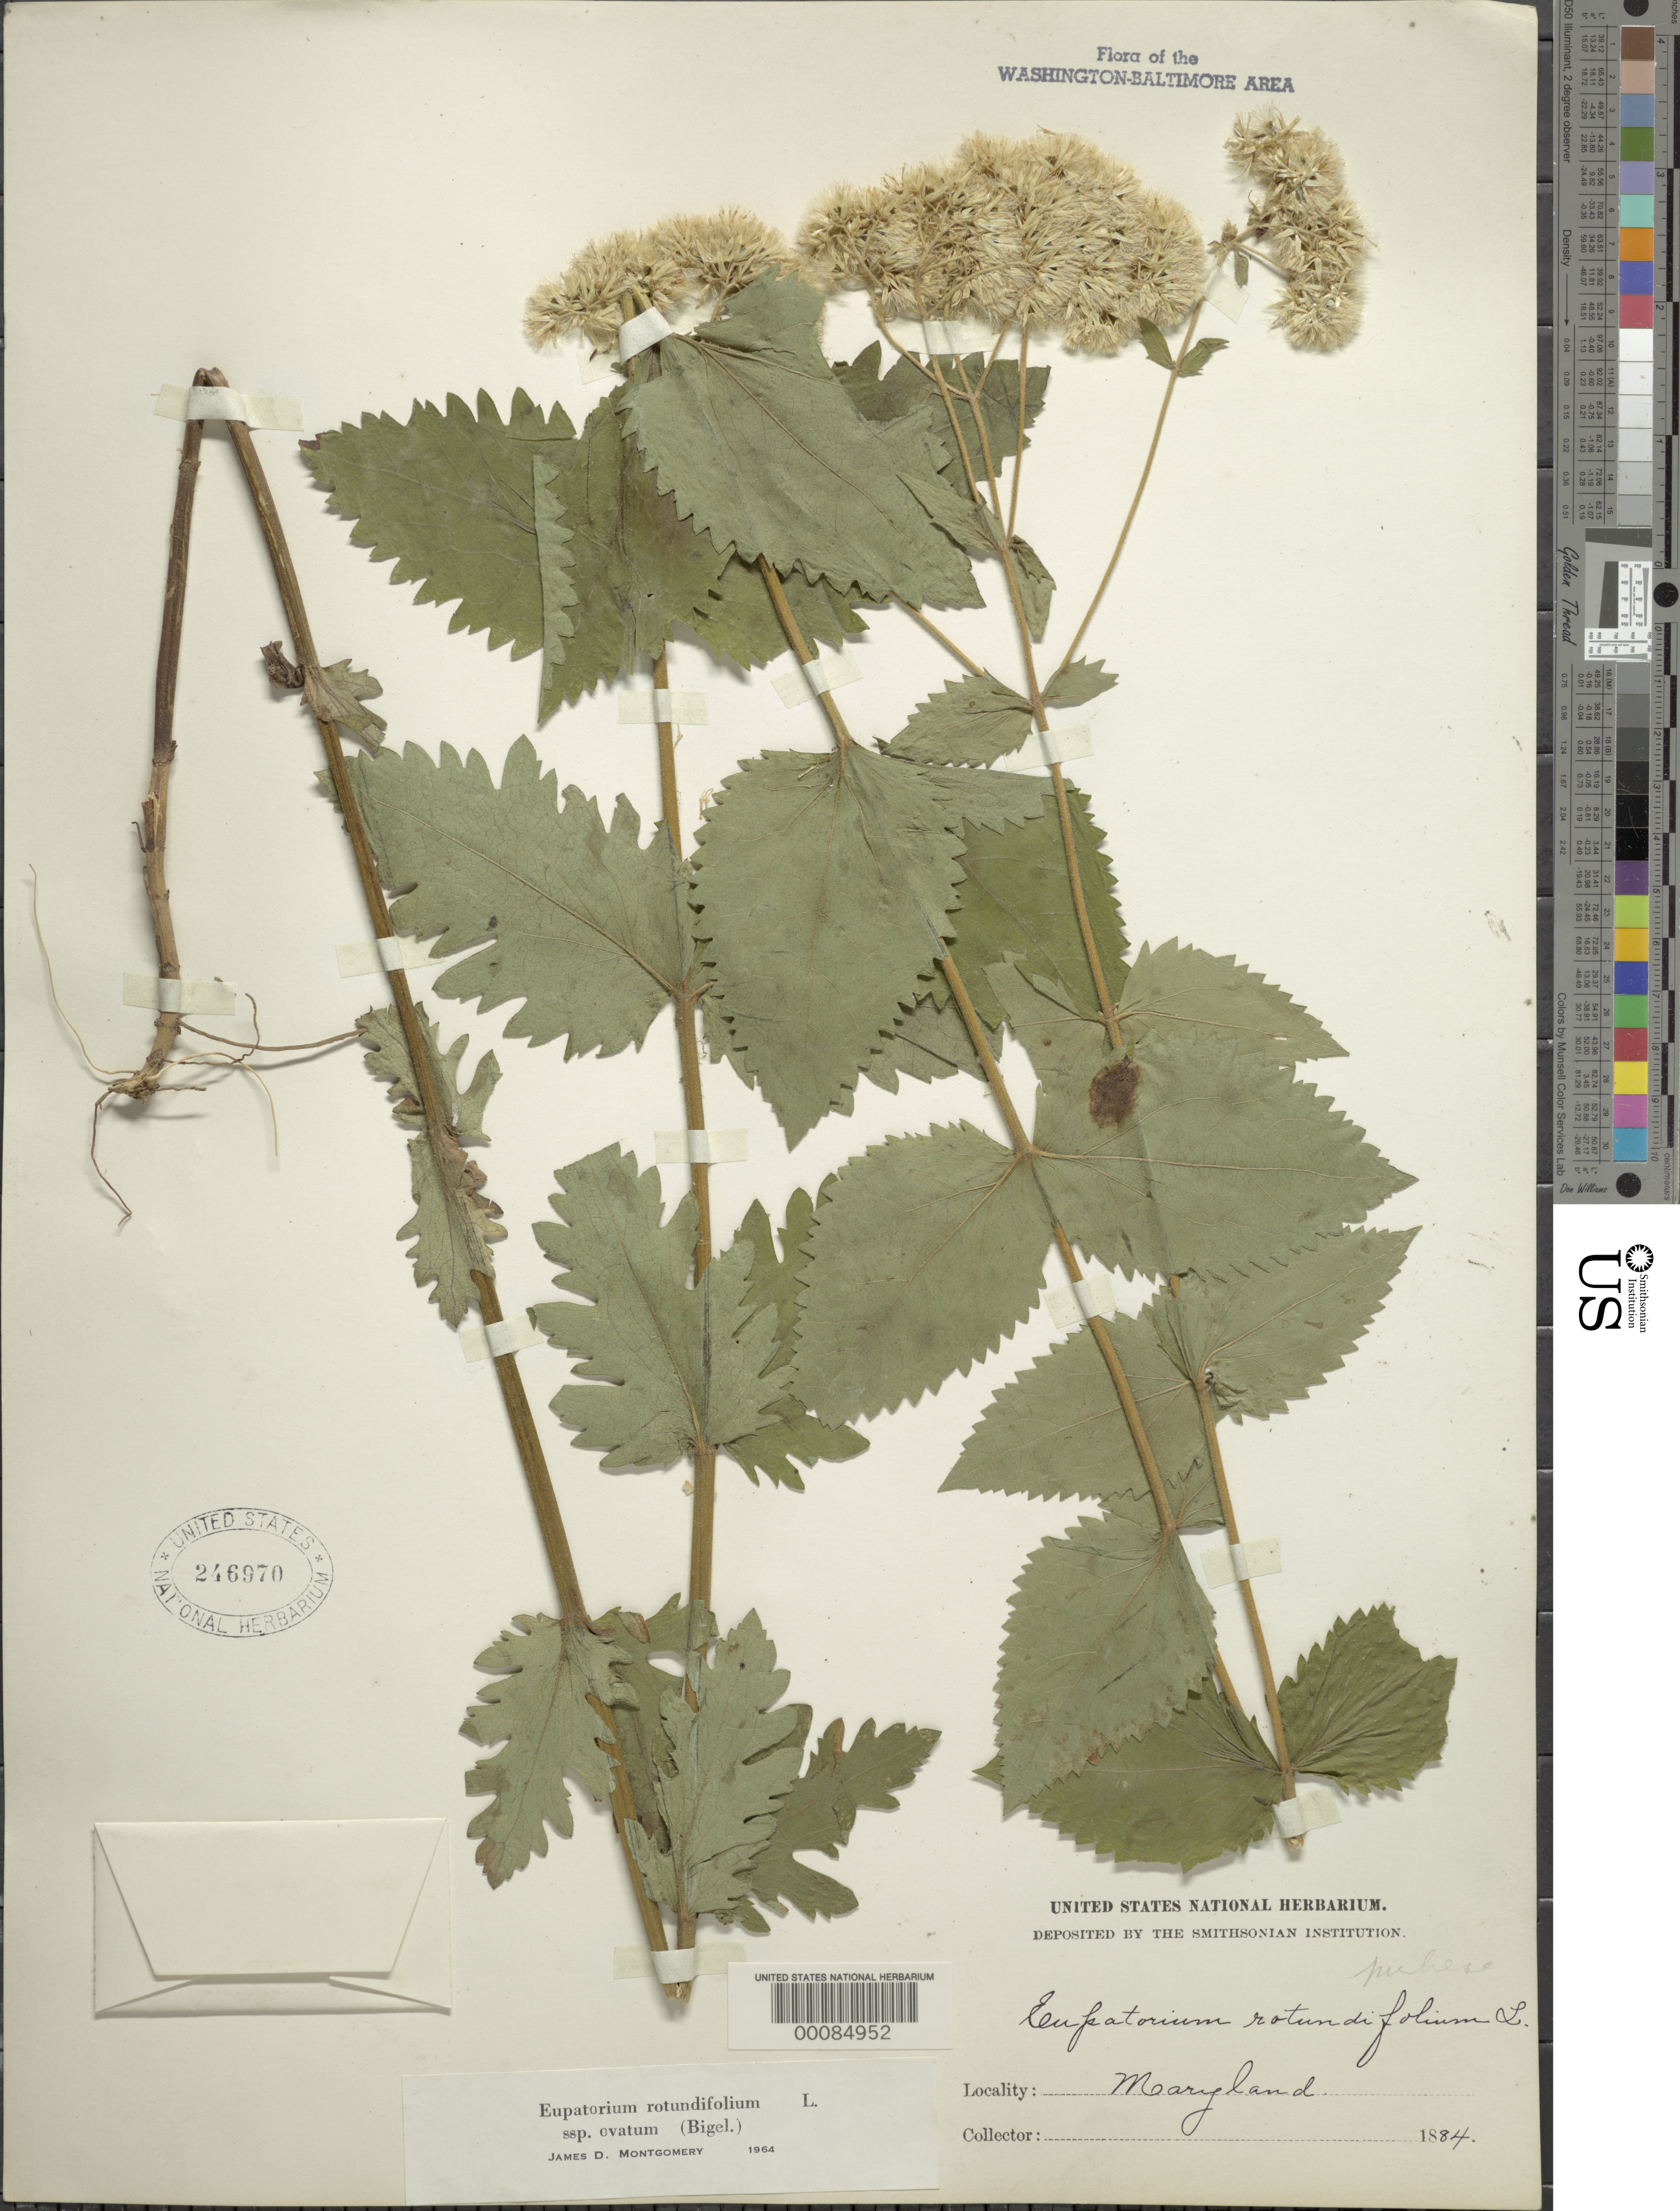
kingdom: Plantae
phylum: Tracheophyta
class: Magnoliopsida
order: Asterales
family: Asteraceae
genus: Eupatorium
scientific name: Eupatorium rotundifolium var. ovatum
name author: (Bigelow) J.D. Montgom. & Fairbrothers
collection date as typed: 1884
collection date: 1884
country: United States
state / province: Maryland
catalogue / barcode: US 246970